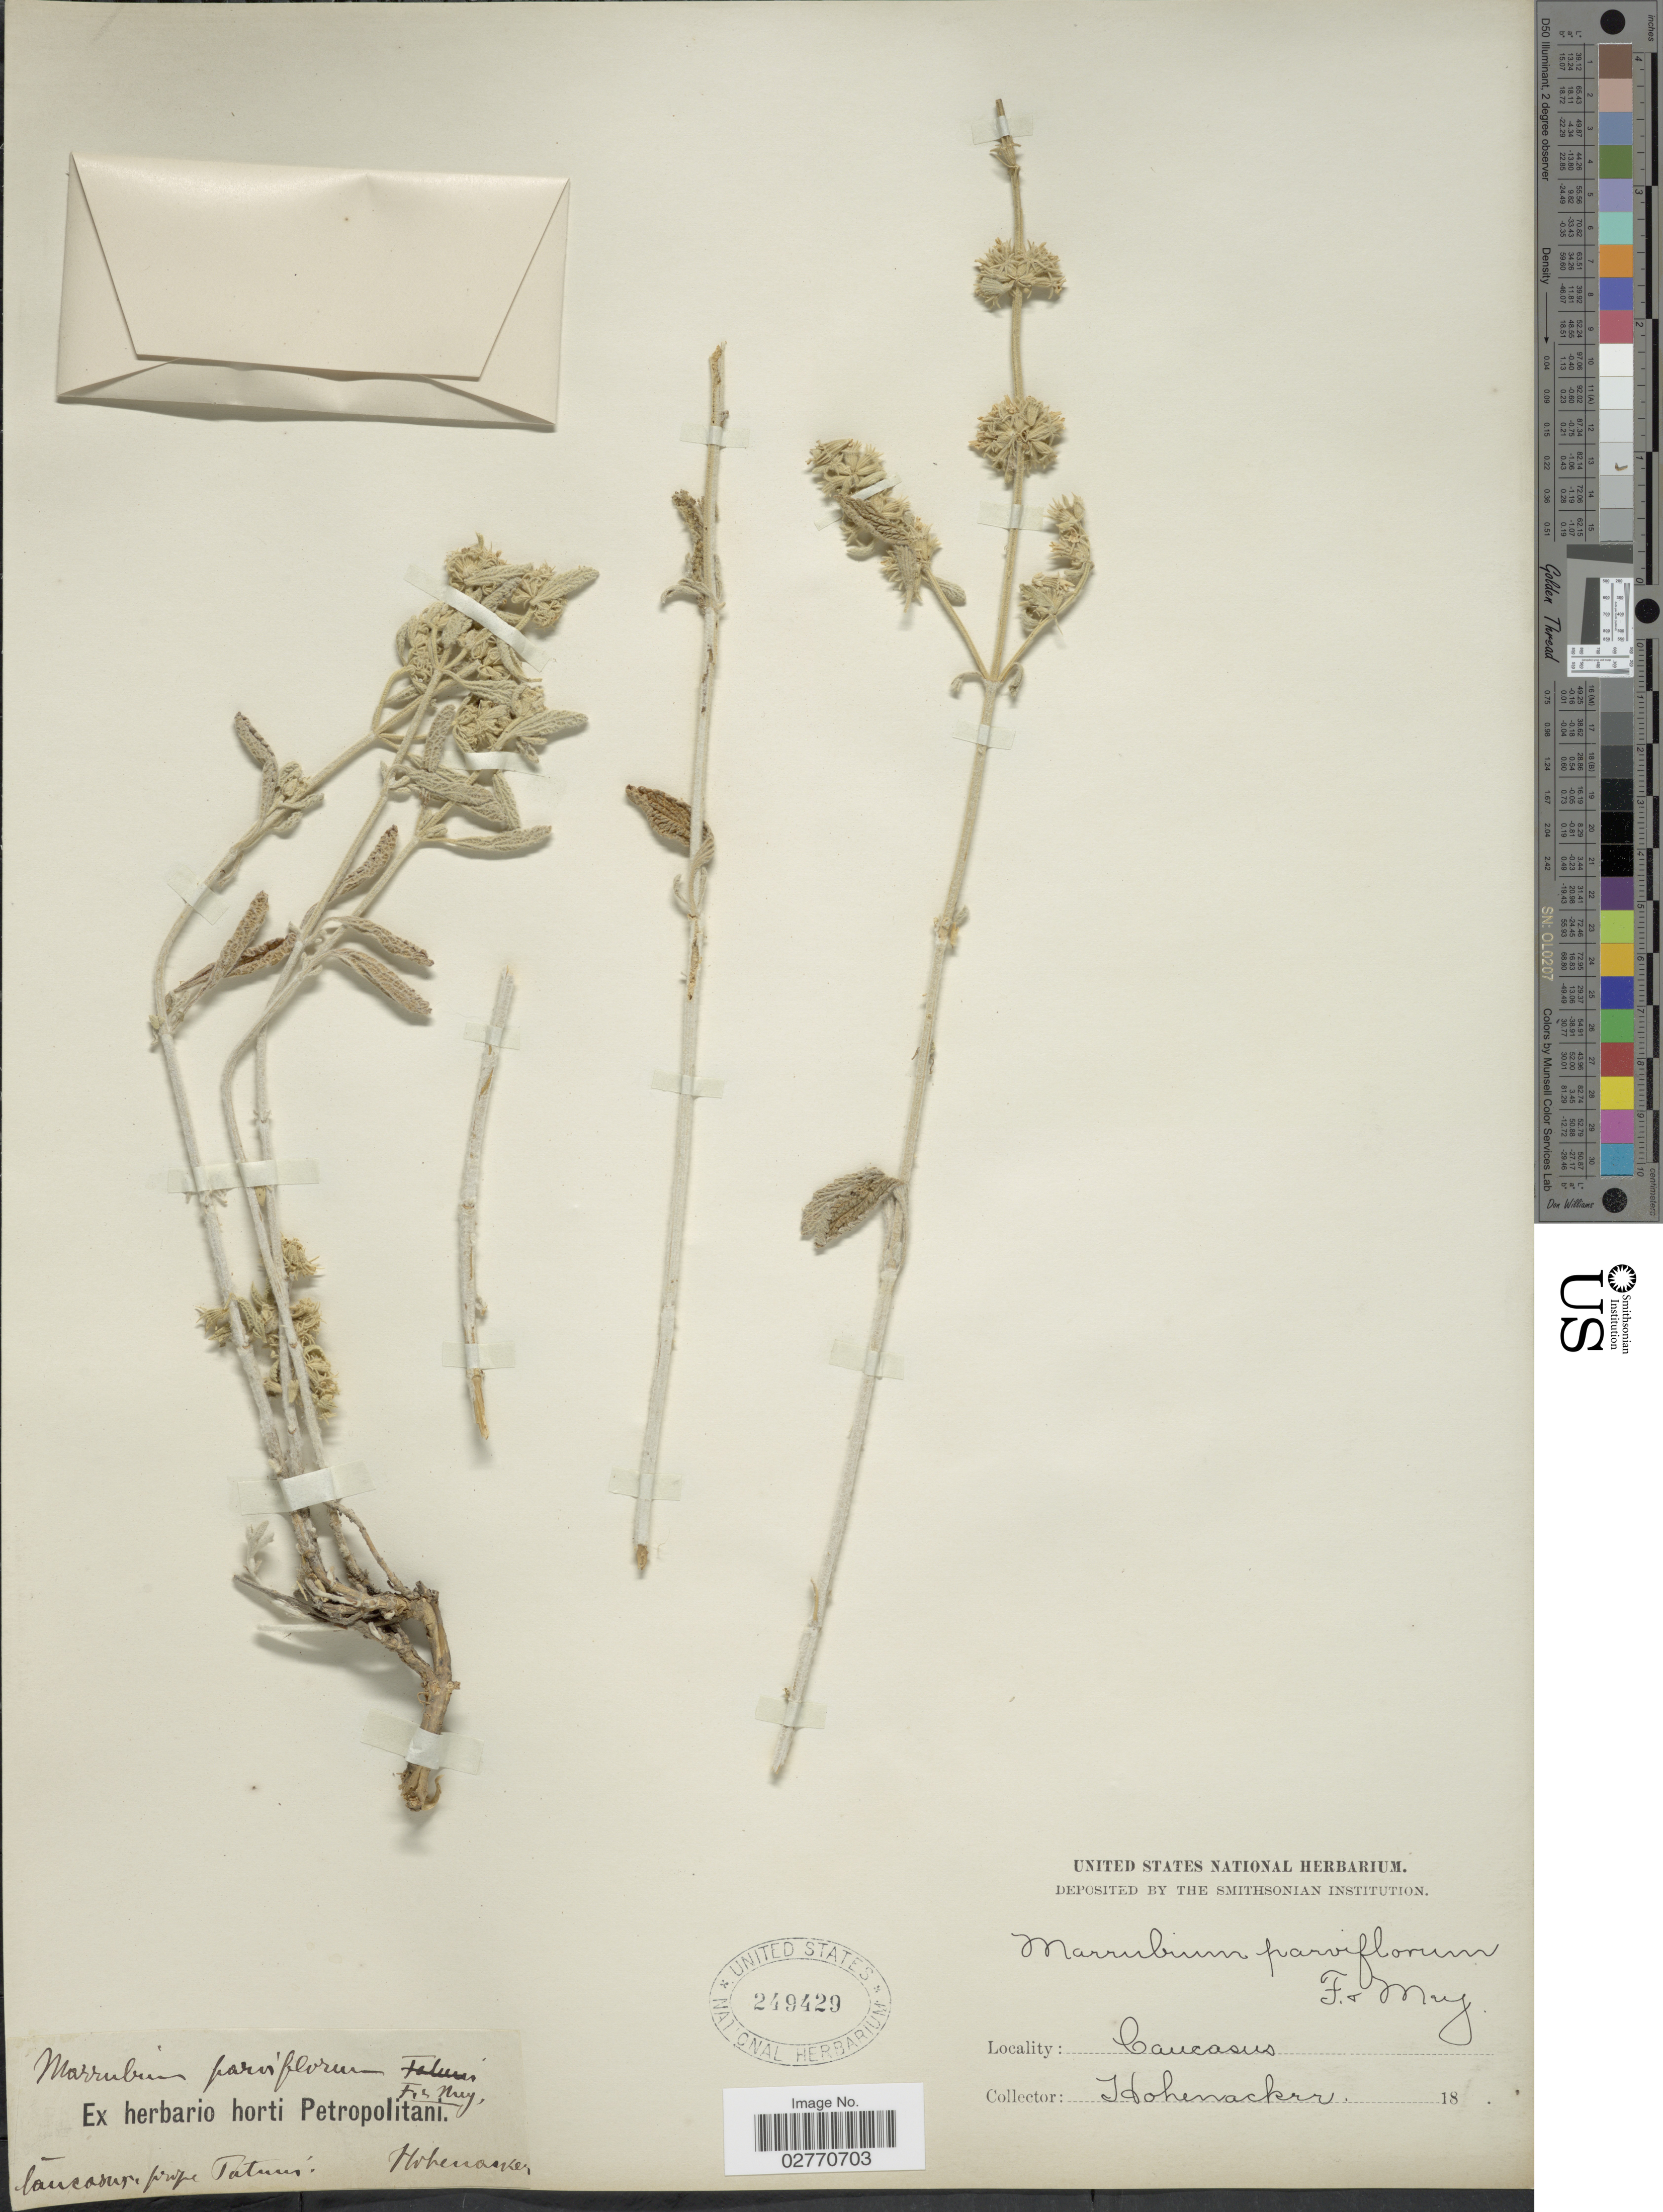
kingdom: Plantae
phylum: Tracheophyta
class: Magnoliopsida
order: Lamiales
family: Lamiaceae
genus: Marrubium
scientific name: Marrubium parviflorum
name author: Fisch. & C.A. Mey.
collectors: Hohenacker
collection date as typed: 18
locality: Caucasus, Caucasus prope Tatuní [interpreted]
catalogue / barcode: US 249429